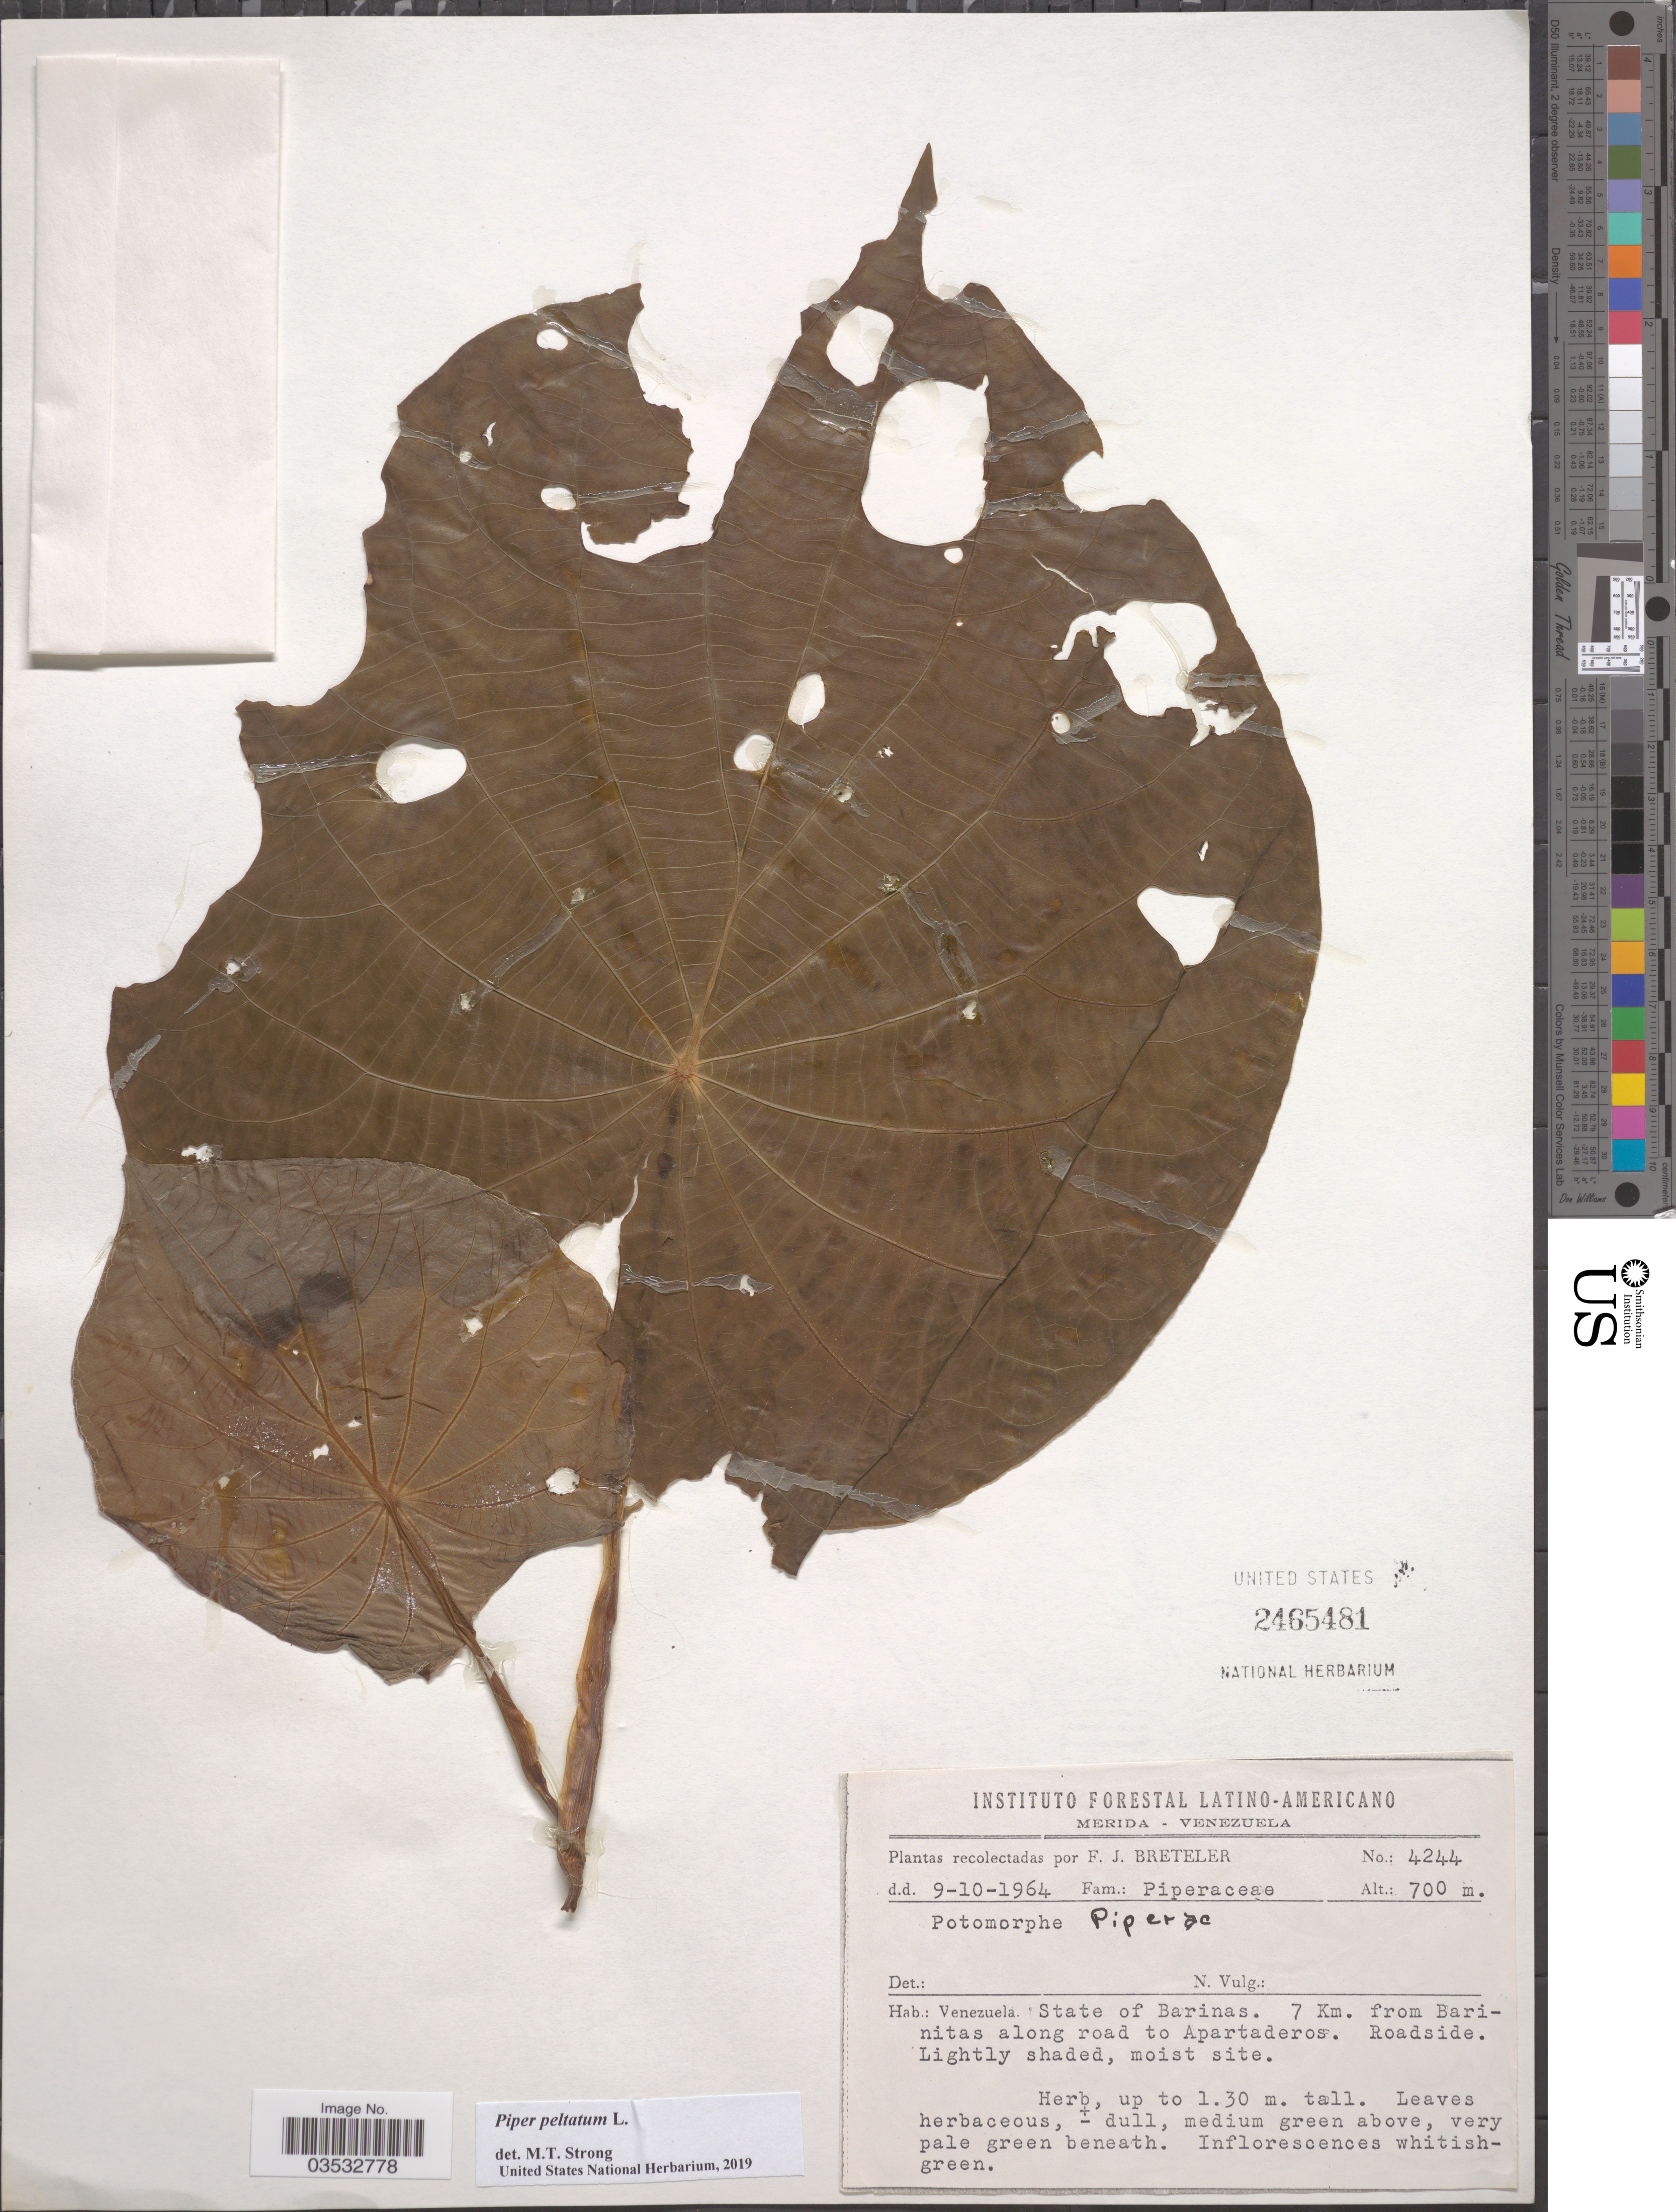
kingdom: Plantae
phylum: Tracheophyta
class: Magnoliopsida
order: Piperales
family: Piperaceae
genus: Piper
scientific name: Piper peltatum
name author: L.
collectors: F. J. Breteler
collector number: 4244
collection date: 1964-10-09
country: Venezuela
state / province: Barinas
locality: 7 Km. from Barinitas along road to Apartaderos.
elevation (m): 700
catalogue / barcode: US 2465481